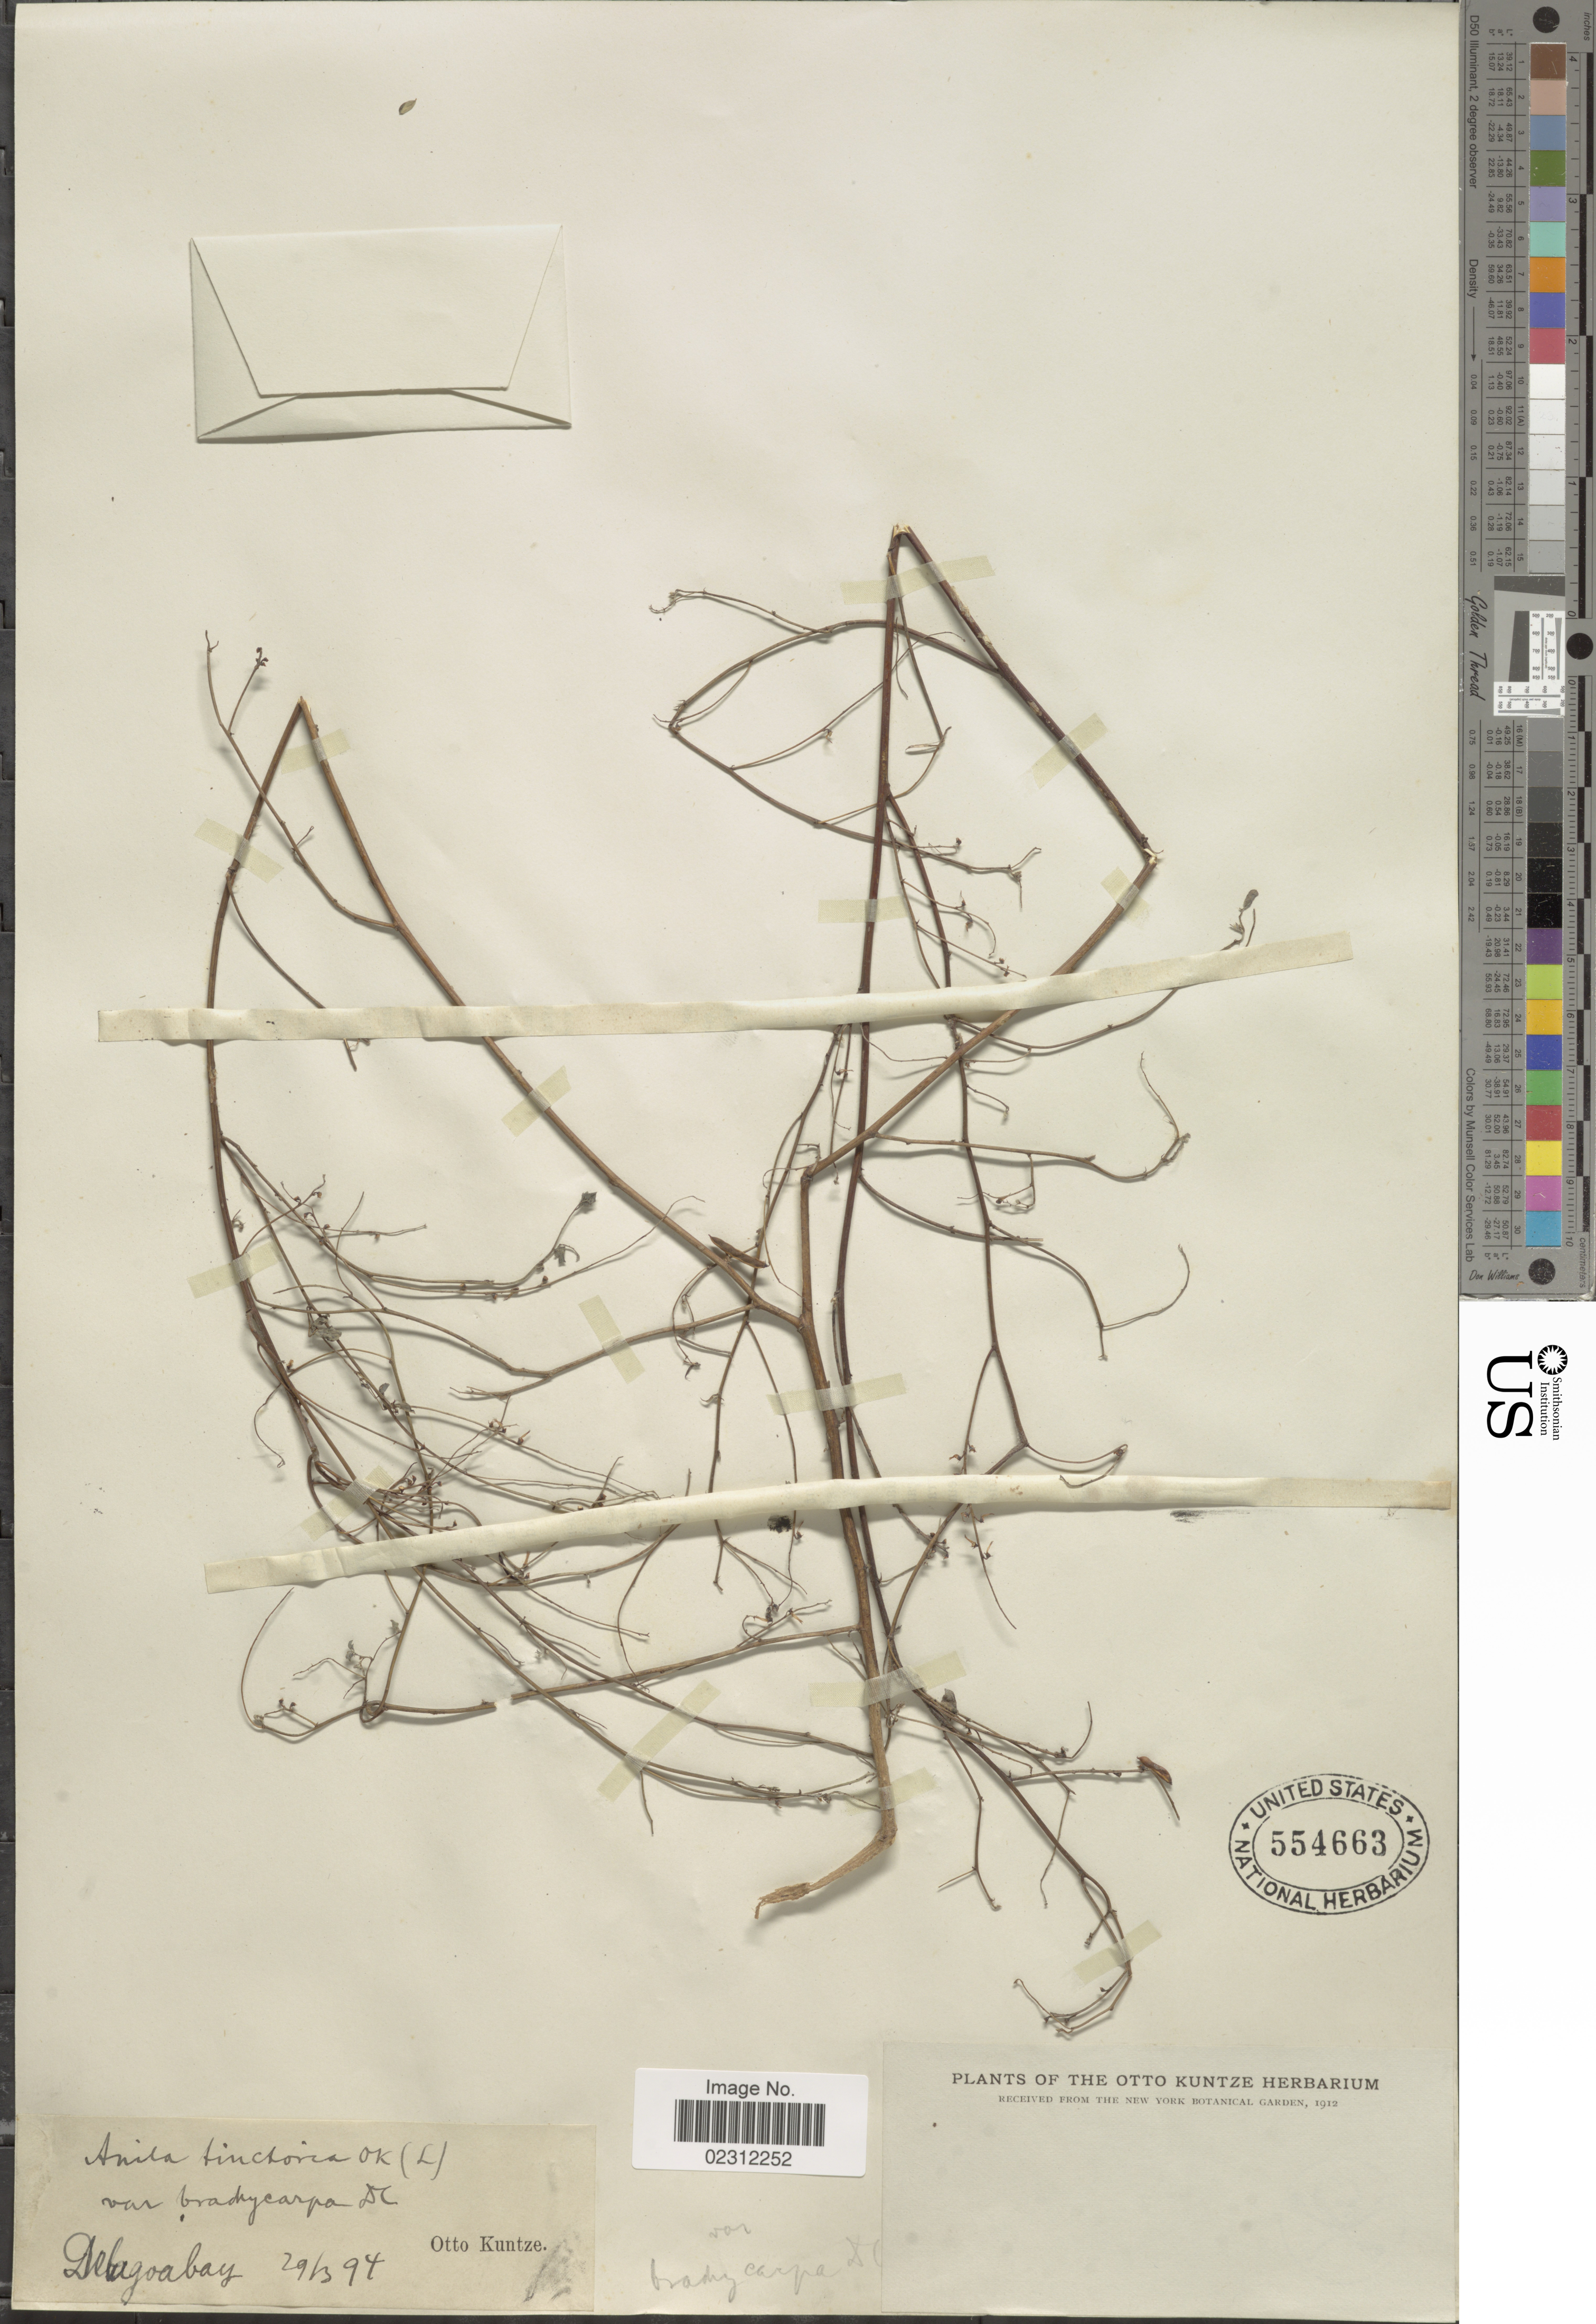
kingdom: Plantae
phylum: Tracheophyta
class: Magnoliopsida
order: Fabales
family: Fabaceae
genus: Indigofera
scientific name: Indigofera tinctoria sensu Naves non L.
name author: Naves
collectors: C.E.O. Kuntze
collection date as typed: Transcribed d/m/y: 29/3/94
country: Mozambique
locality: Delagoa bay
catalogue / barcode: US 554663